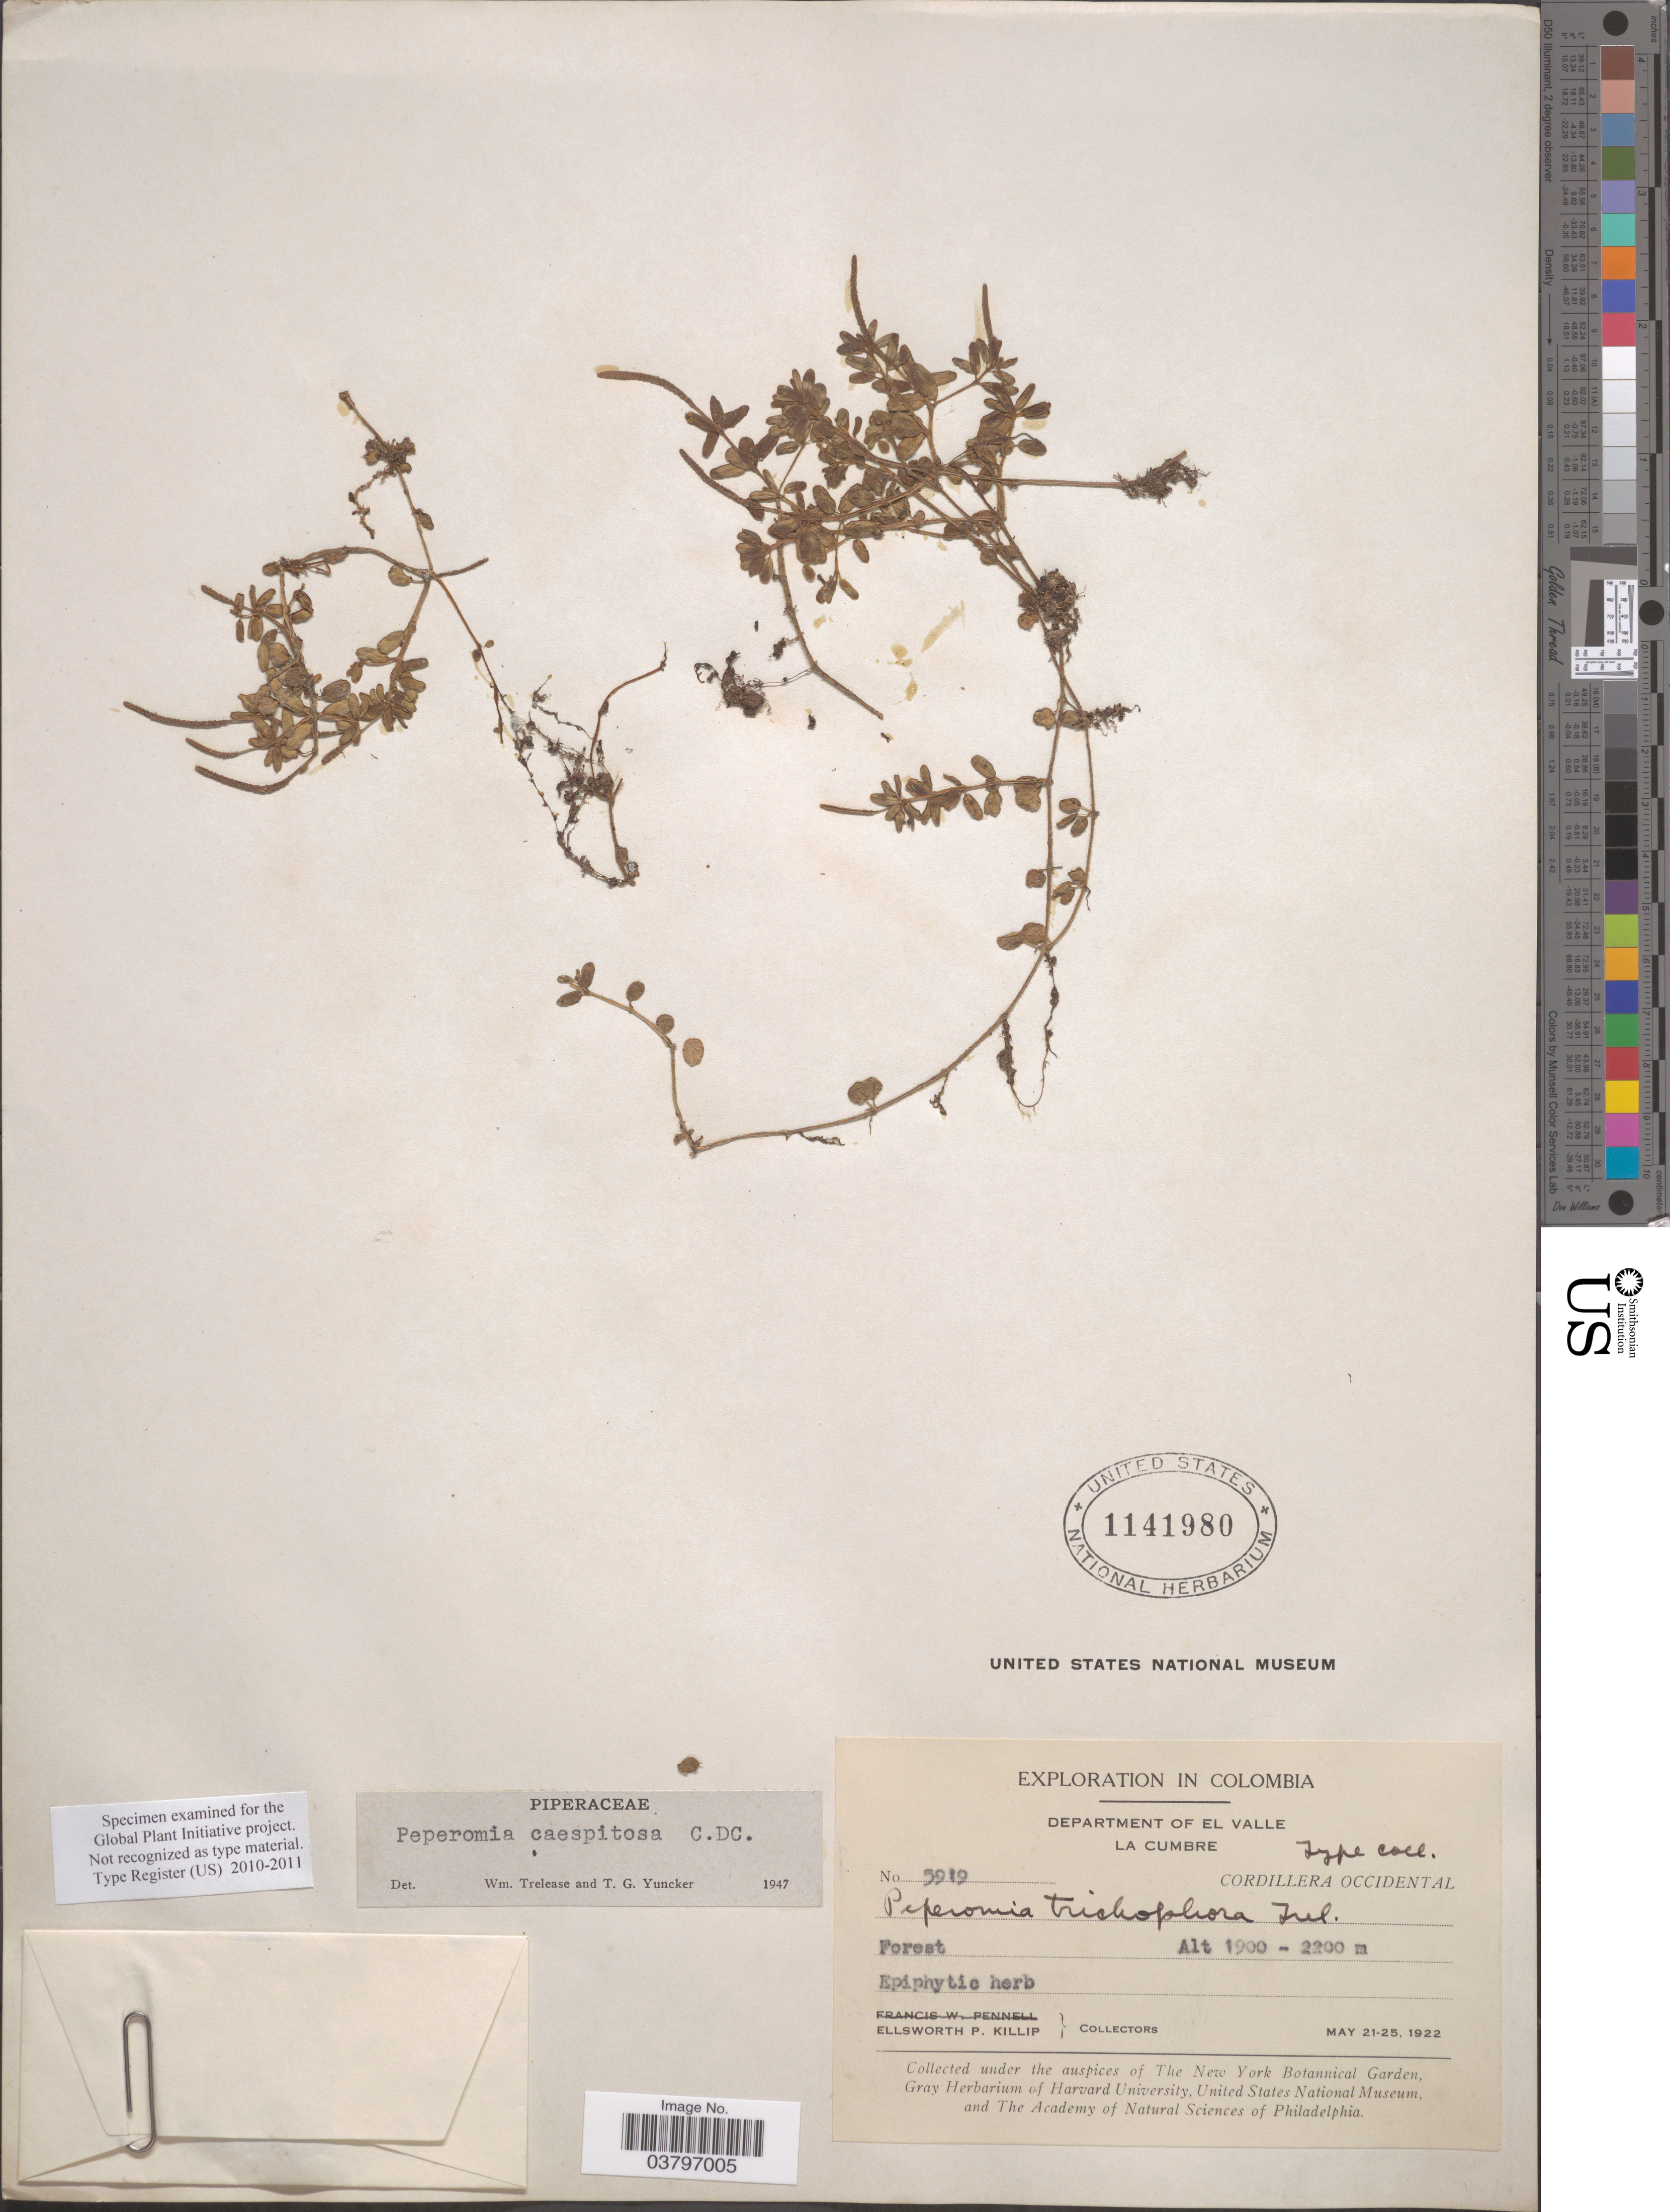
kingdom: Plantae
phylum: Tracheophyta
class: Magnoliopsida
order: Piperales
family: Piperaceae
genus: Peperomia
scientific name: Peperomia caespitosa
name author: C. DC.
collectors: E. P. Killip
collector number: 5919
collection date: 1922-05-21/1922-05-25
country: Colombia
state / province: Valle del Cauca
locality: Department of El Valle. La Cumbre. Cordillera Occidental.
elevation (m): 1900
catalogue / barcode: US 1141980